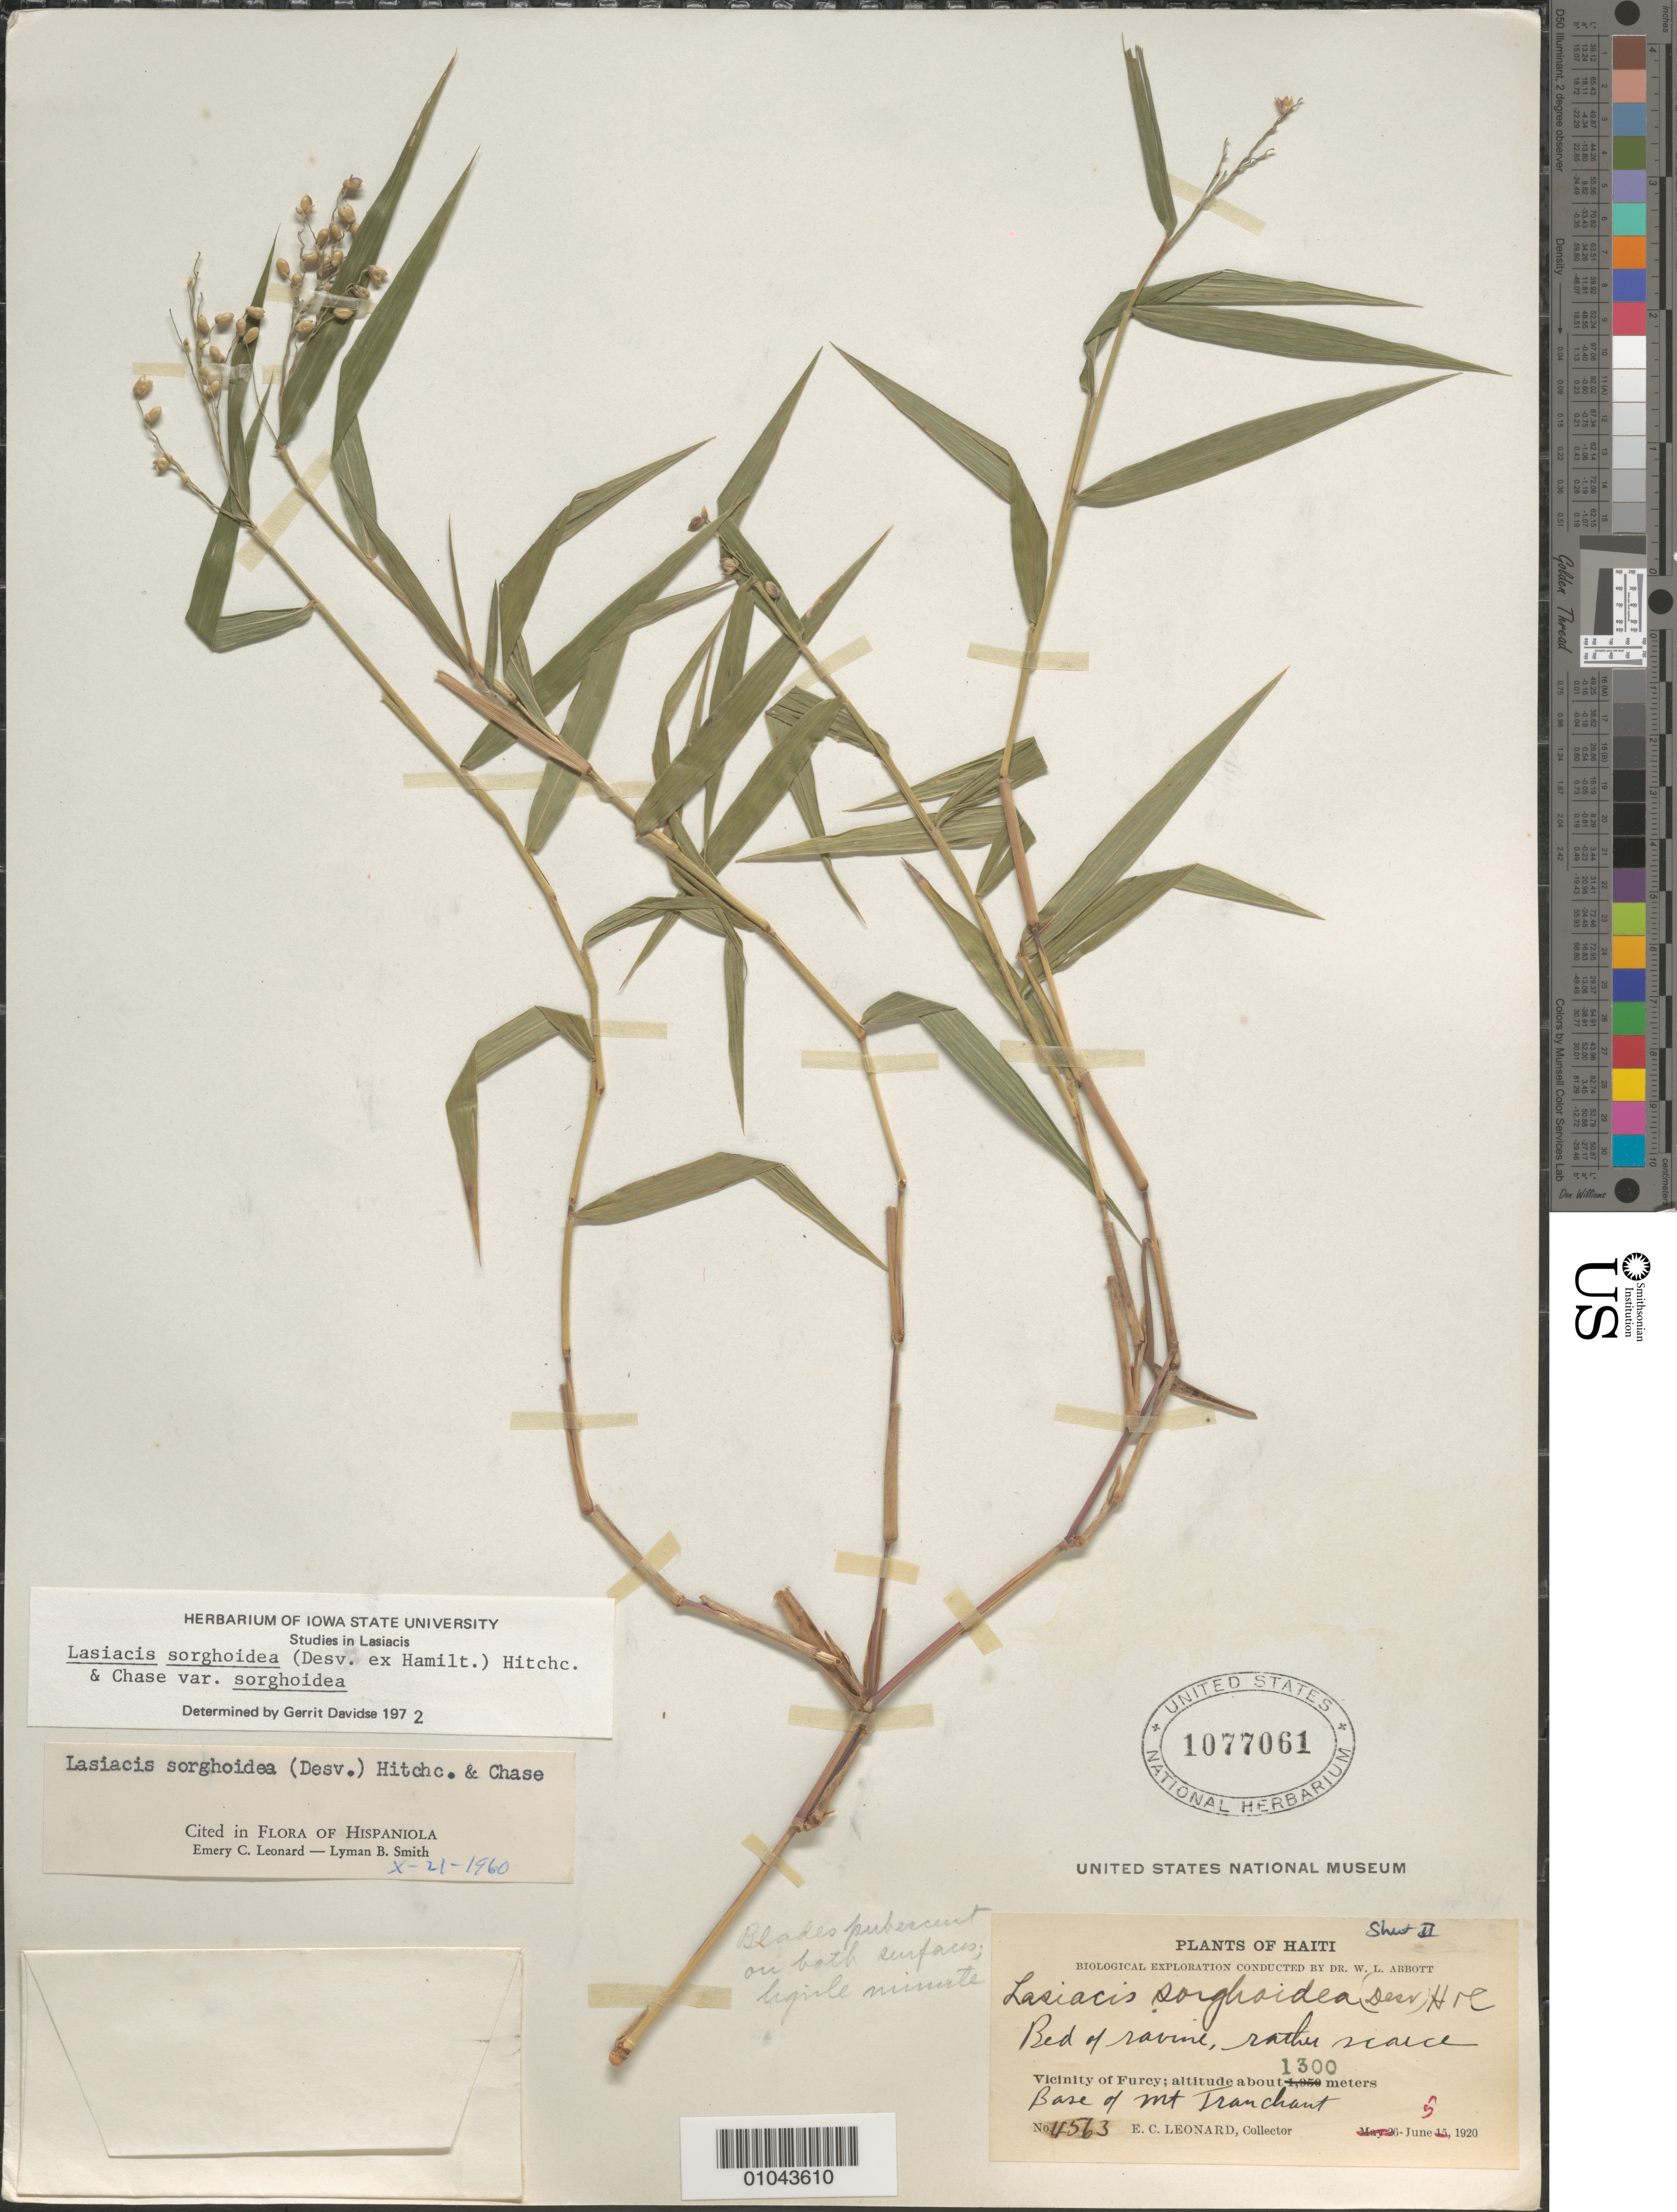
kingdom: Plantae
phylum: Tracheophyta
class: Liliopsida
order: Poales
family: Poaceae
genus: Lasiacis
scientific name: Lasiacis sorghoidea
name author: (Desv. ex Ham.) Hitchc. & Chase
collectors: E. C. Leonard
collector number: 11563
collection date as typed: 05 Jun 1920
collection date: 1920-06-05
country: Haiti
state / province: Óuest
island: Hispaniola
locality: Vicinity of Furey, Base of Morne Tranchant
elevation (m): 1300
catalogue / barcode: US 1077061